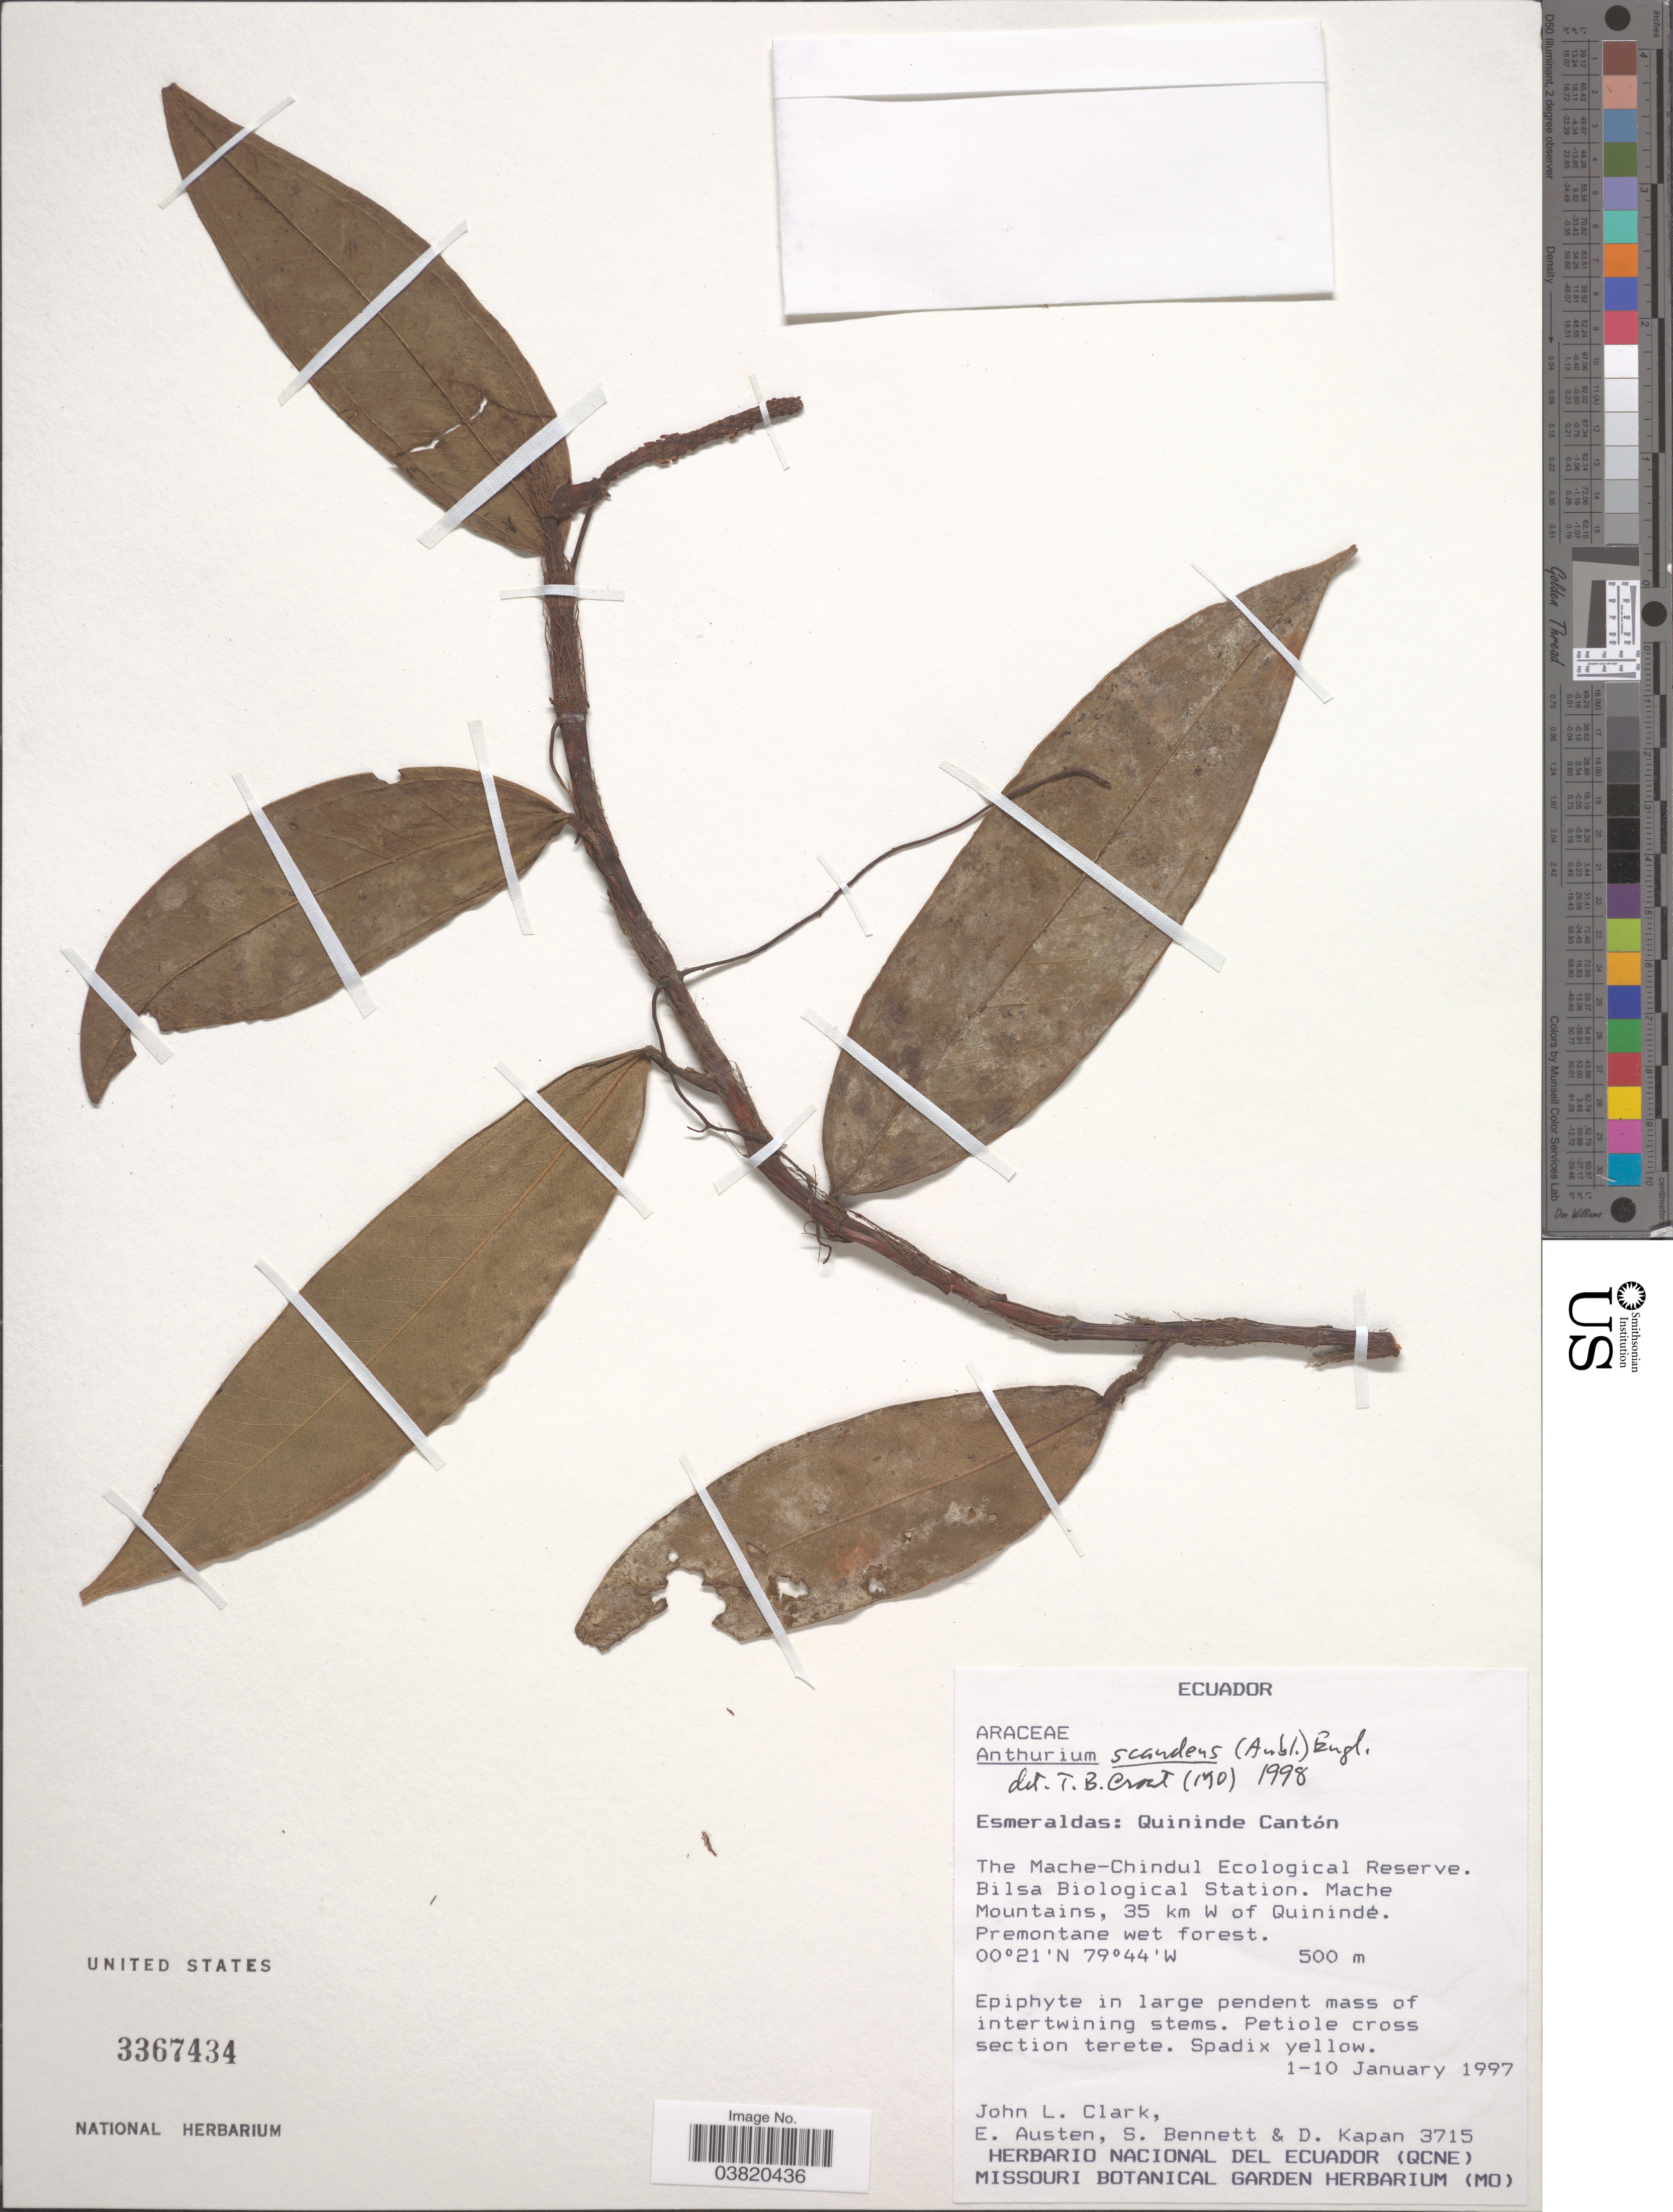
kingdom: Plantae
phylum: Tracheophyta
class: Liliopsida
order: Alismatales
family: Araceae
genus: Anthurium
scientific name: Anthurium scandens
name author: (Aubl.) Engl.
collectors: J. L. Clark, E. Austen, S. Bennett & D. Kapan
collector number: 3715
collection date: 1997-01-01/1997-01-10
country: Ecuador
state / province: Esmeraldas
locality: Quininde Cantón. The Mache-Chindul Ecological Reserve. Bilsa Biological Station. Mache Mountains, 35 km W of Quinindé.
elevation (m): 500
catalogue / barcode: US 3367434